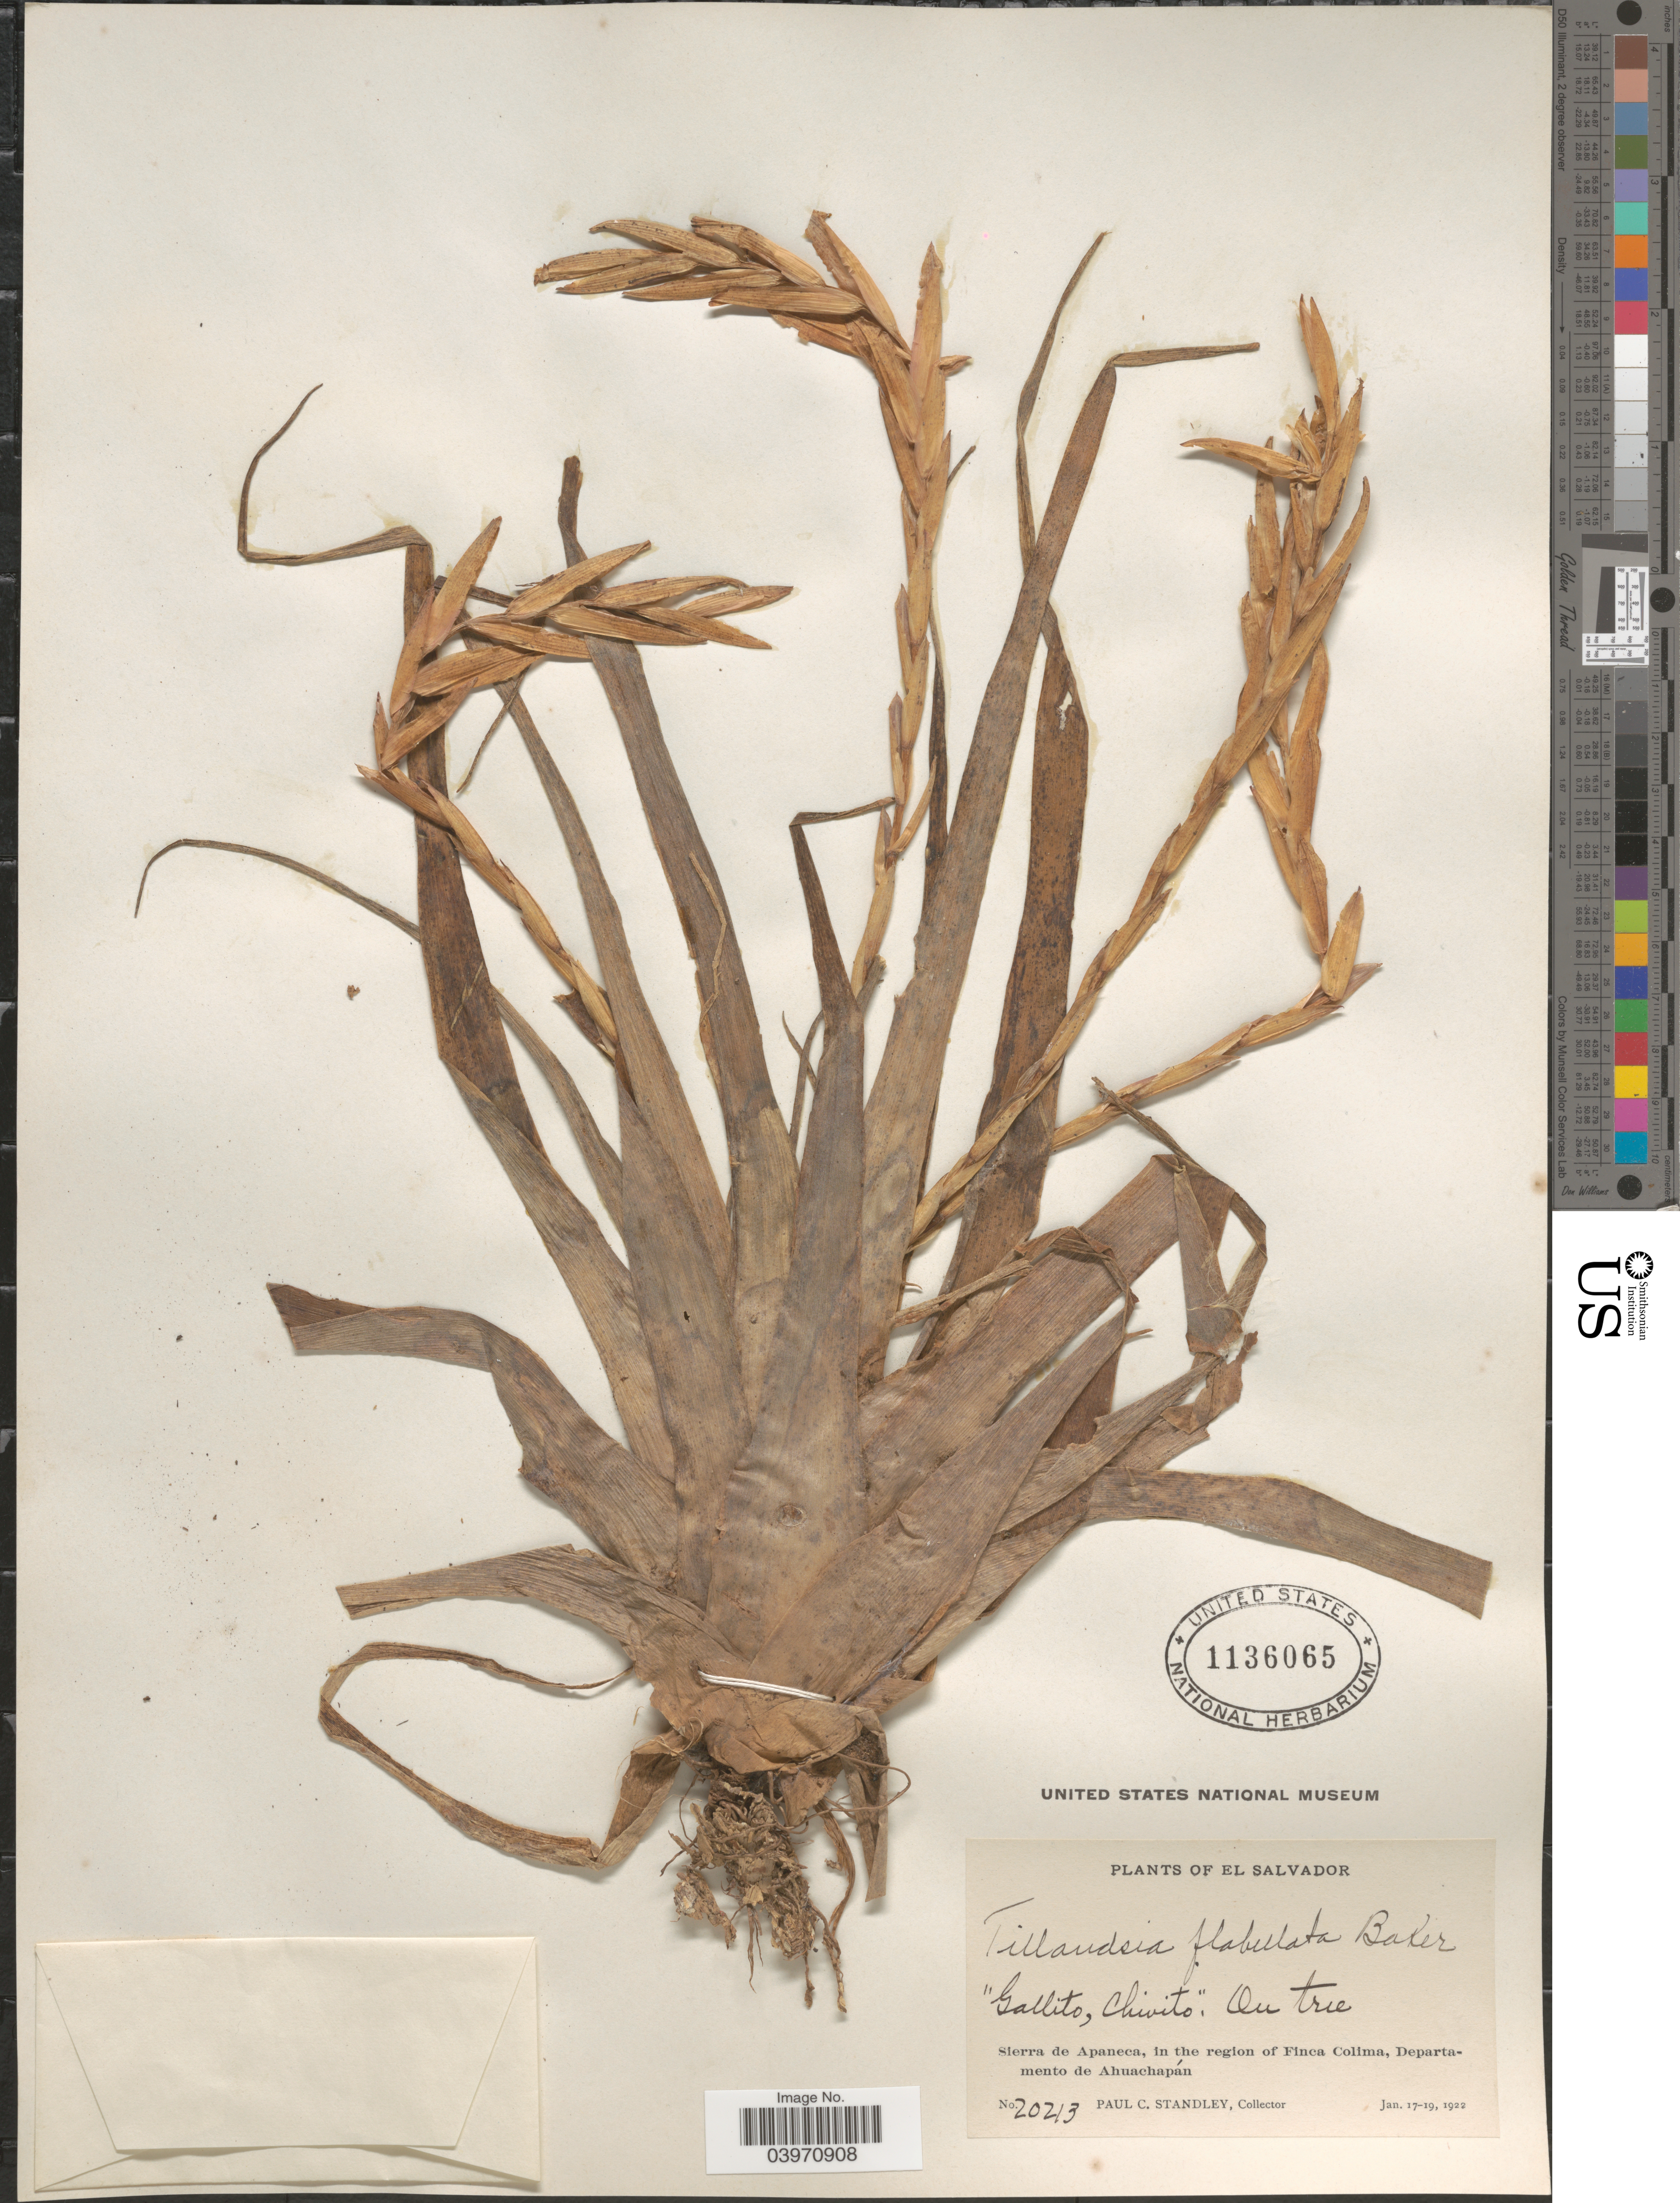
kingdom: Plantae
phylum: Tracheophyta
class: Liliopsida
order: Poales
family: Bromeliaceae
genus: Tillandsia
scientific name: Tillandsia flabellata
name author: Baker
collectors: P. C. Standley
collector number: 20213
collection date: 1922-01-17/1922-01-19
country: El Salvador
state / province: Ahuachapan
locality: Sierra de Apaneca, in the region of Finca Colima, Departamento de Ahuachapán.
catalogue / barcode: US 1136065